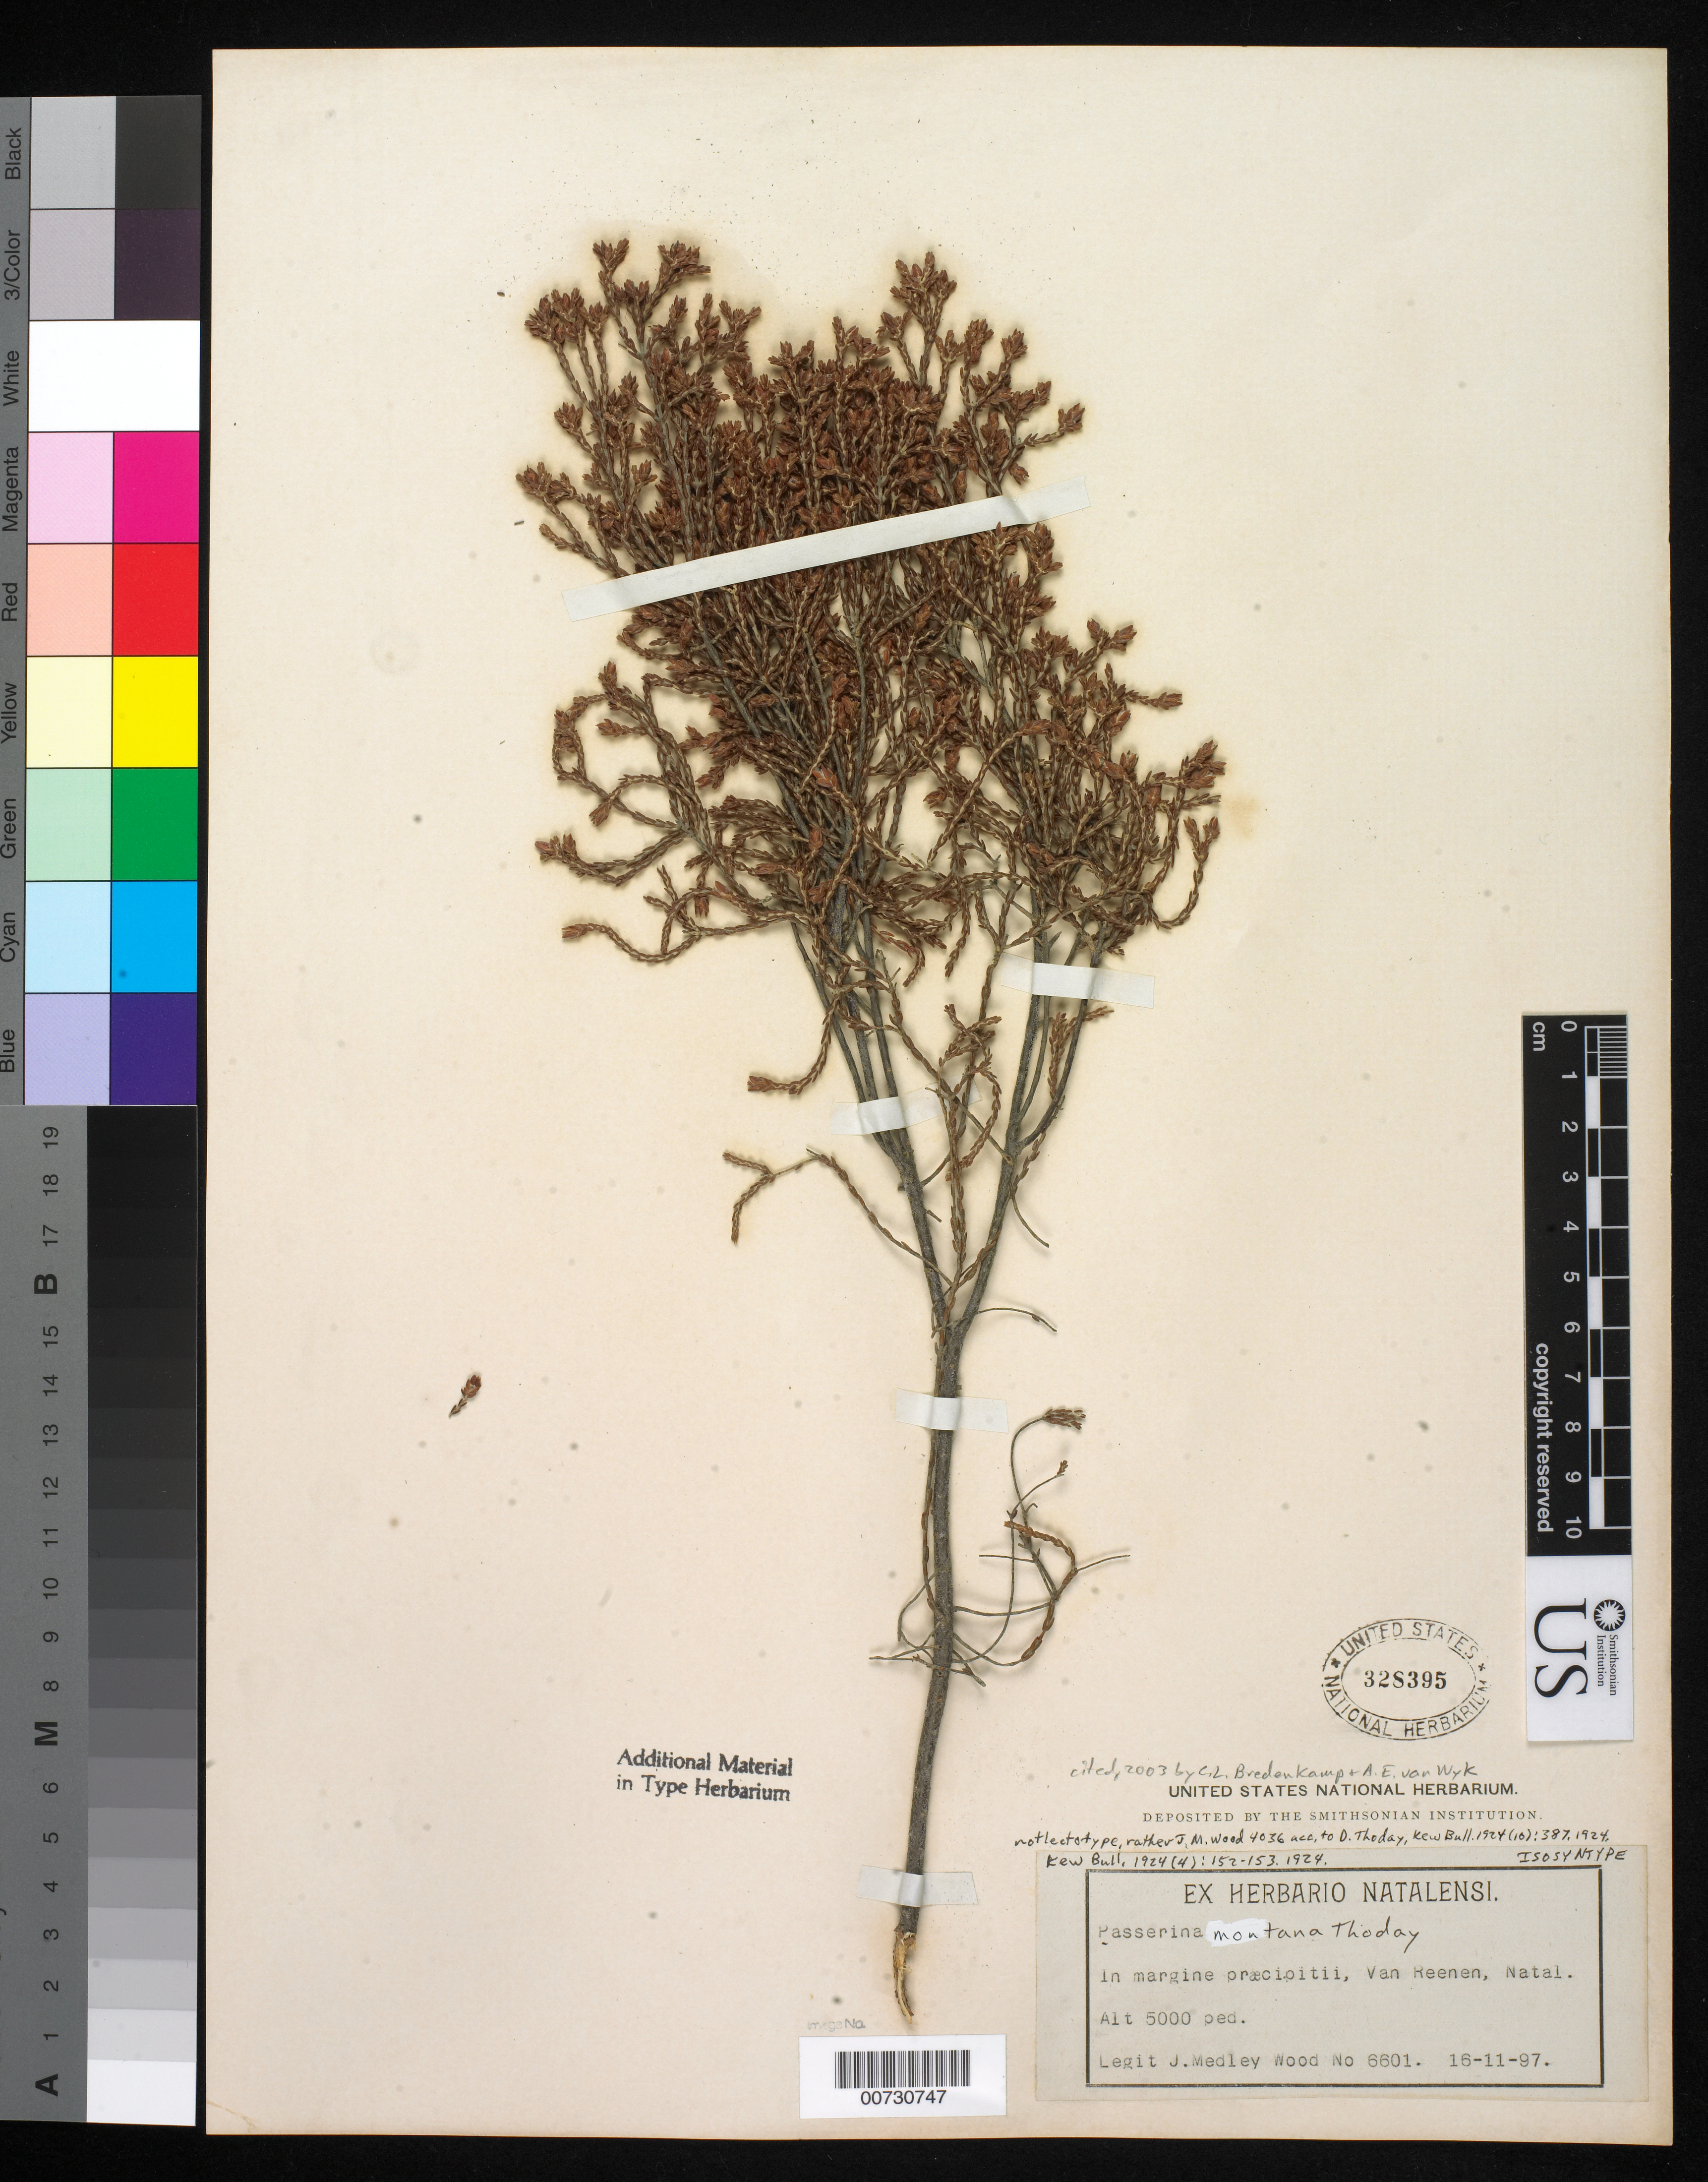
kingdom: Plantae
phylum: Tracheophyta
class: Magnoliopsida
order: Malvales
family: Thymelaeaceae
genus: Passerina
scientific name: Passerina montana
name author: Thoday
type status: Isosyntype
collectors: J. M. Wood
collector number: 6601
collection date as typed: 16 Nov 1897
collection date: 1897-11-16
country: South Africa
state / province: KwaZulu-Natal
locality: Van Reenen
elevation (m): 1676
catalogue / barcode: US 328395